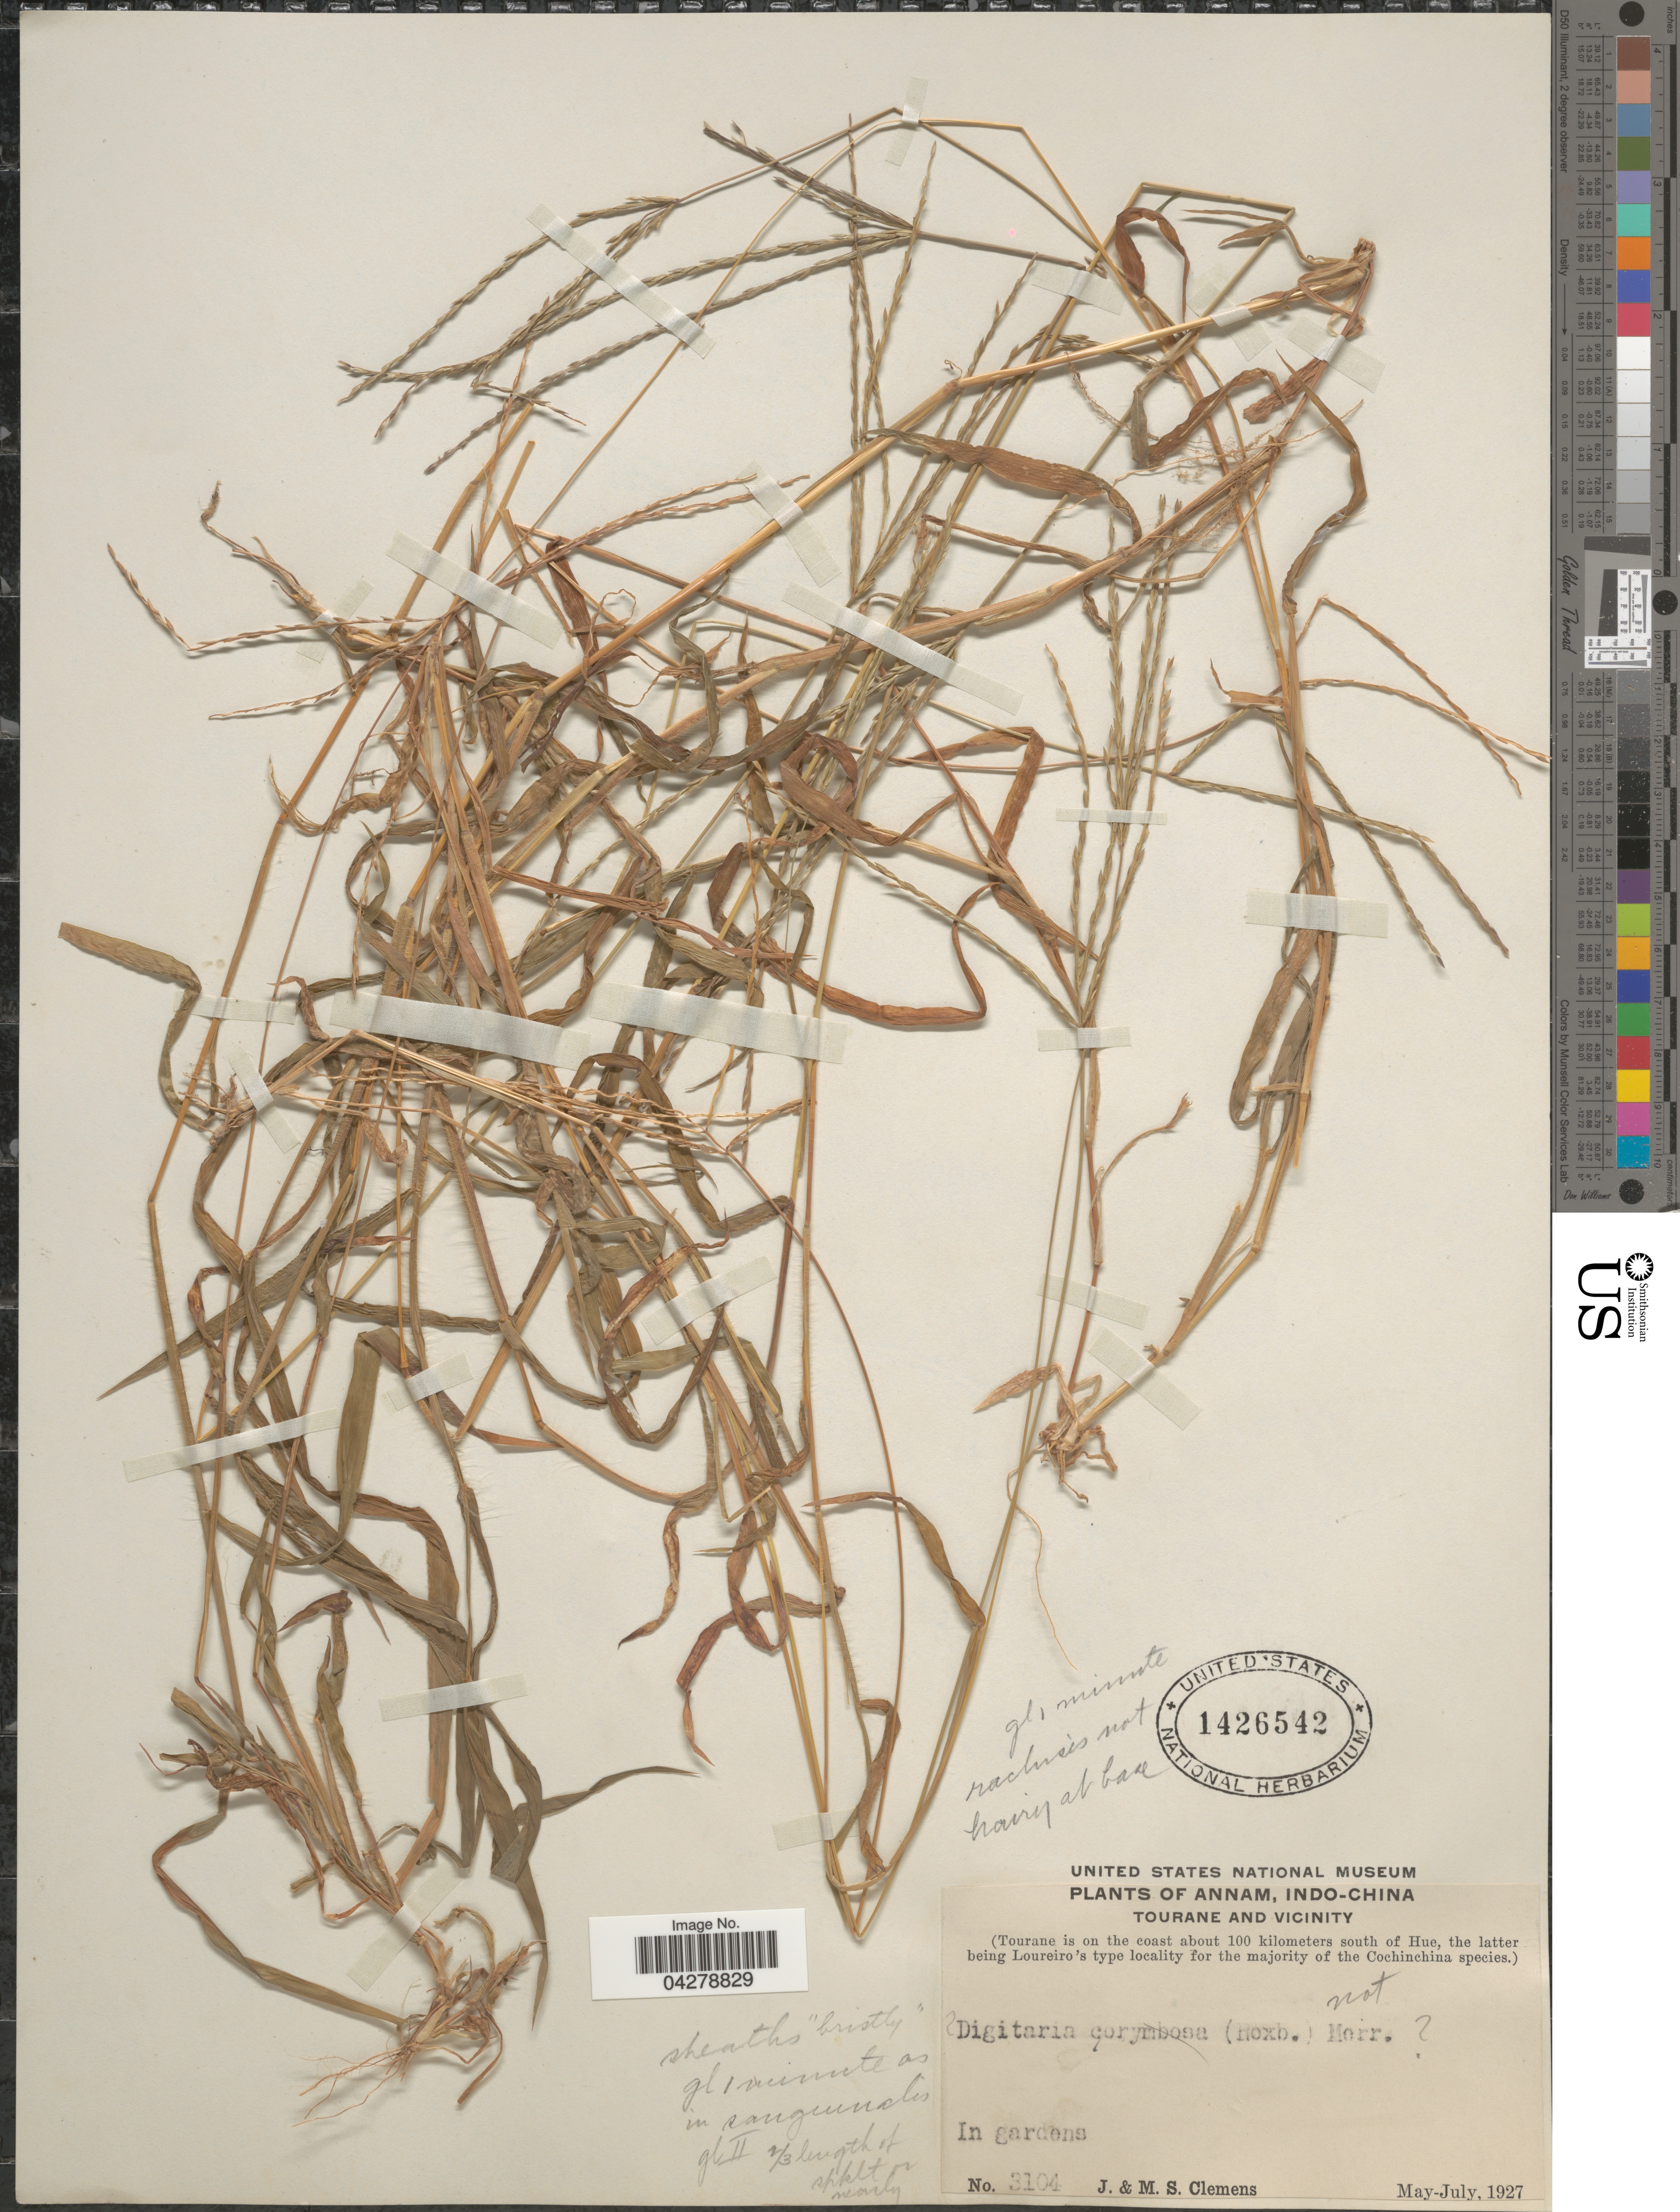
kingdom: Plantae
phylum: Tracheophyta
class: Liliopsida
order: Poales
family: Poaceae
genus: Digitaria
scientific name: Digitaria sp.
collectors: J. Clemens & M. S. Clemens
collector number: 3104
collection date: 1927-05/1927-07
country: Vietnam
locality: Annam. Tourane And Vicinity. (Tourane is on the coast about 100 kilometers south of Hue). In gardens.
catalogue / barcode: US 1426542